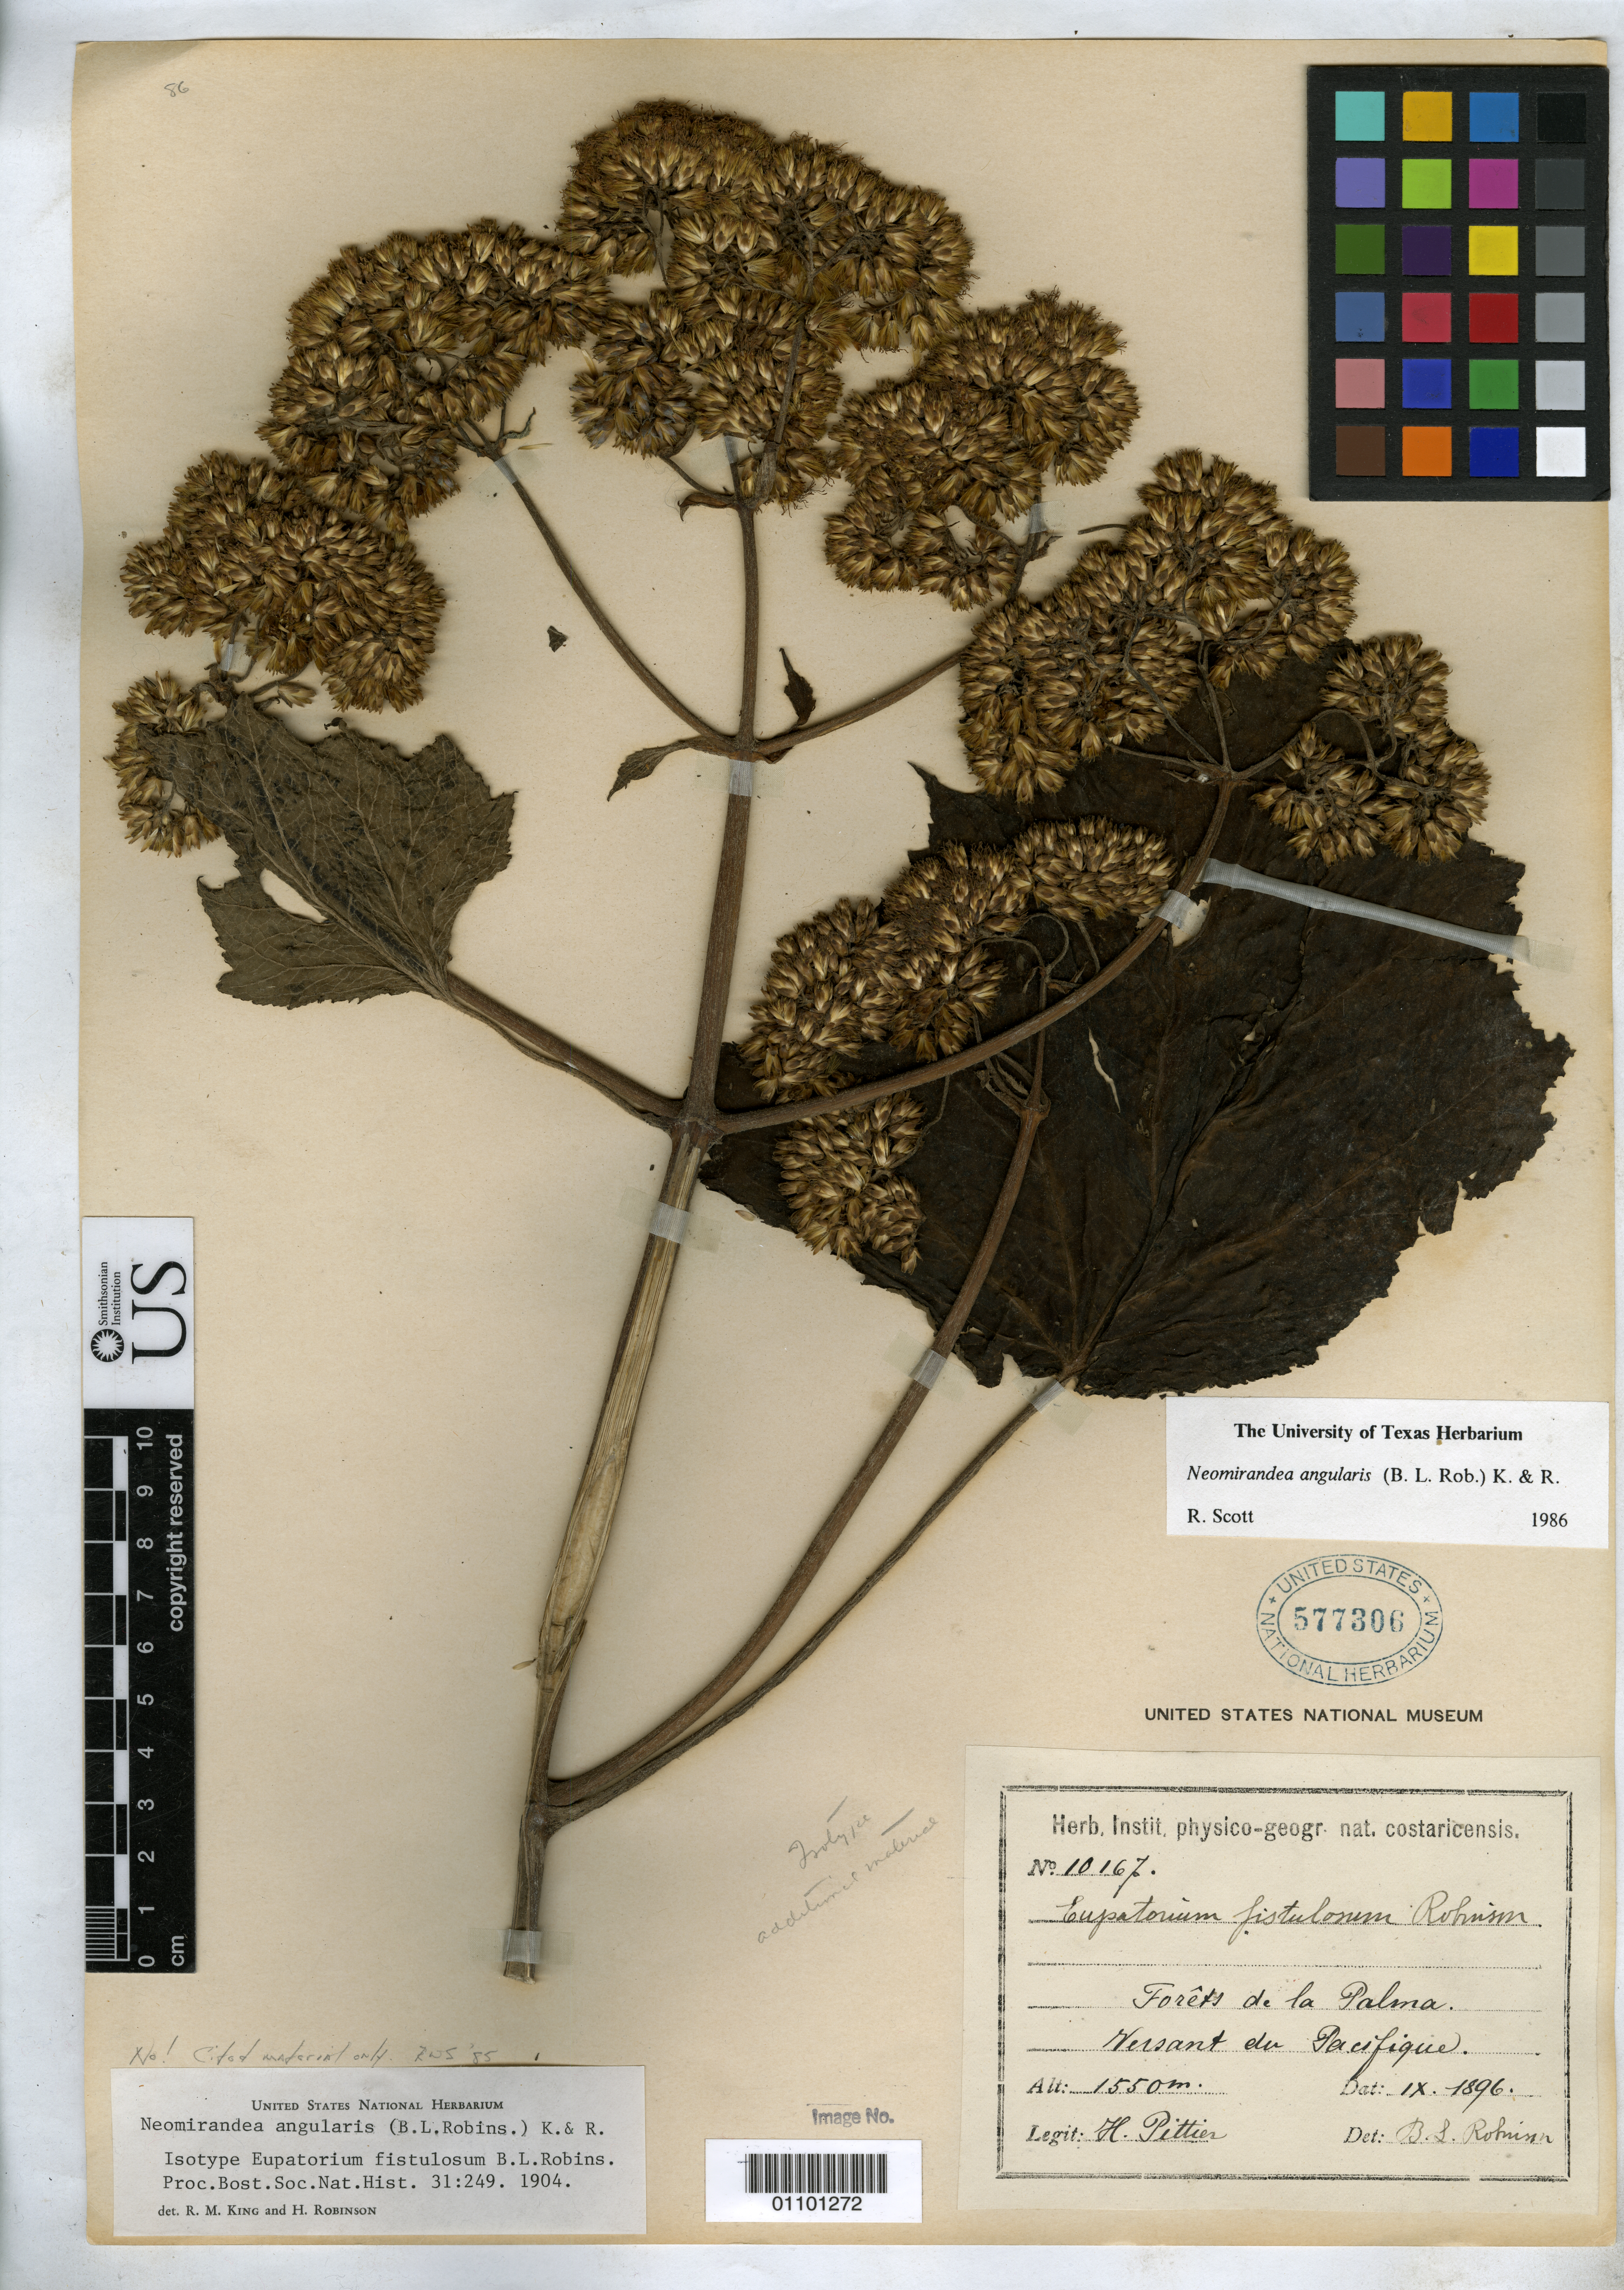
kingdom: Plantae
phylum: Tracheophyta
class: Magnoliopsida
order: Asterales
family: Asteraceae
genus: Neomirandea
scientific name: Neomirandea angularis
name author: (B.L. Rob.) R.M. King & H. Rob.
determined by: King, Robert M.; Robinson, H. E.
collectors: H. F. Pittier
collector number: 10167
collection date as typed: Sep 1896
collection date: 1896-09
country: Costa Rica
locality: Forets de la Palma, versant du Pacifique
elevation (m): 1550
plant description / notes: Paratype (erroneously annotated as isotype) of Eupatorium fistulosum B.L. Rob. [type is Tonduz 12505]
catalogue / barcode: US 577306